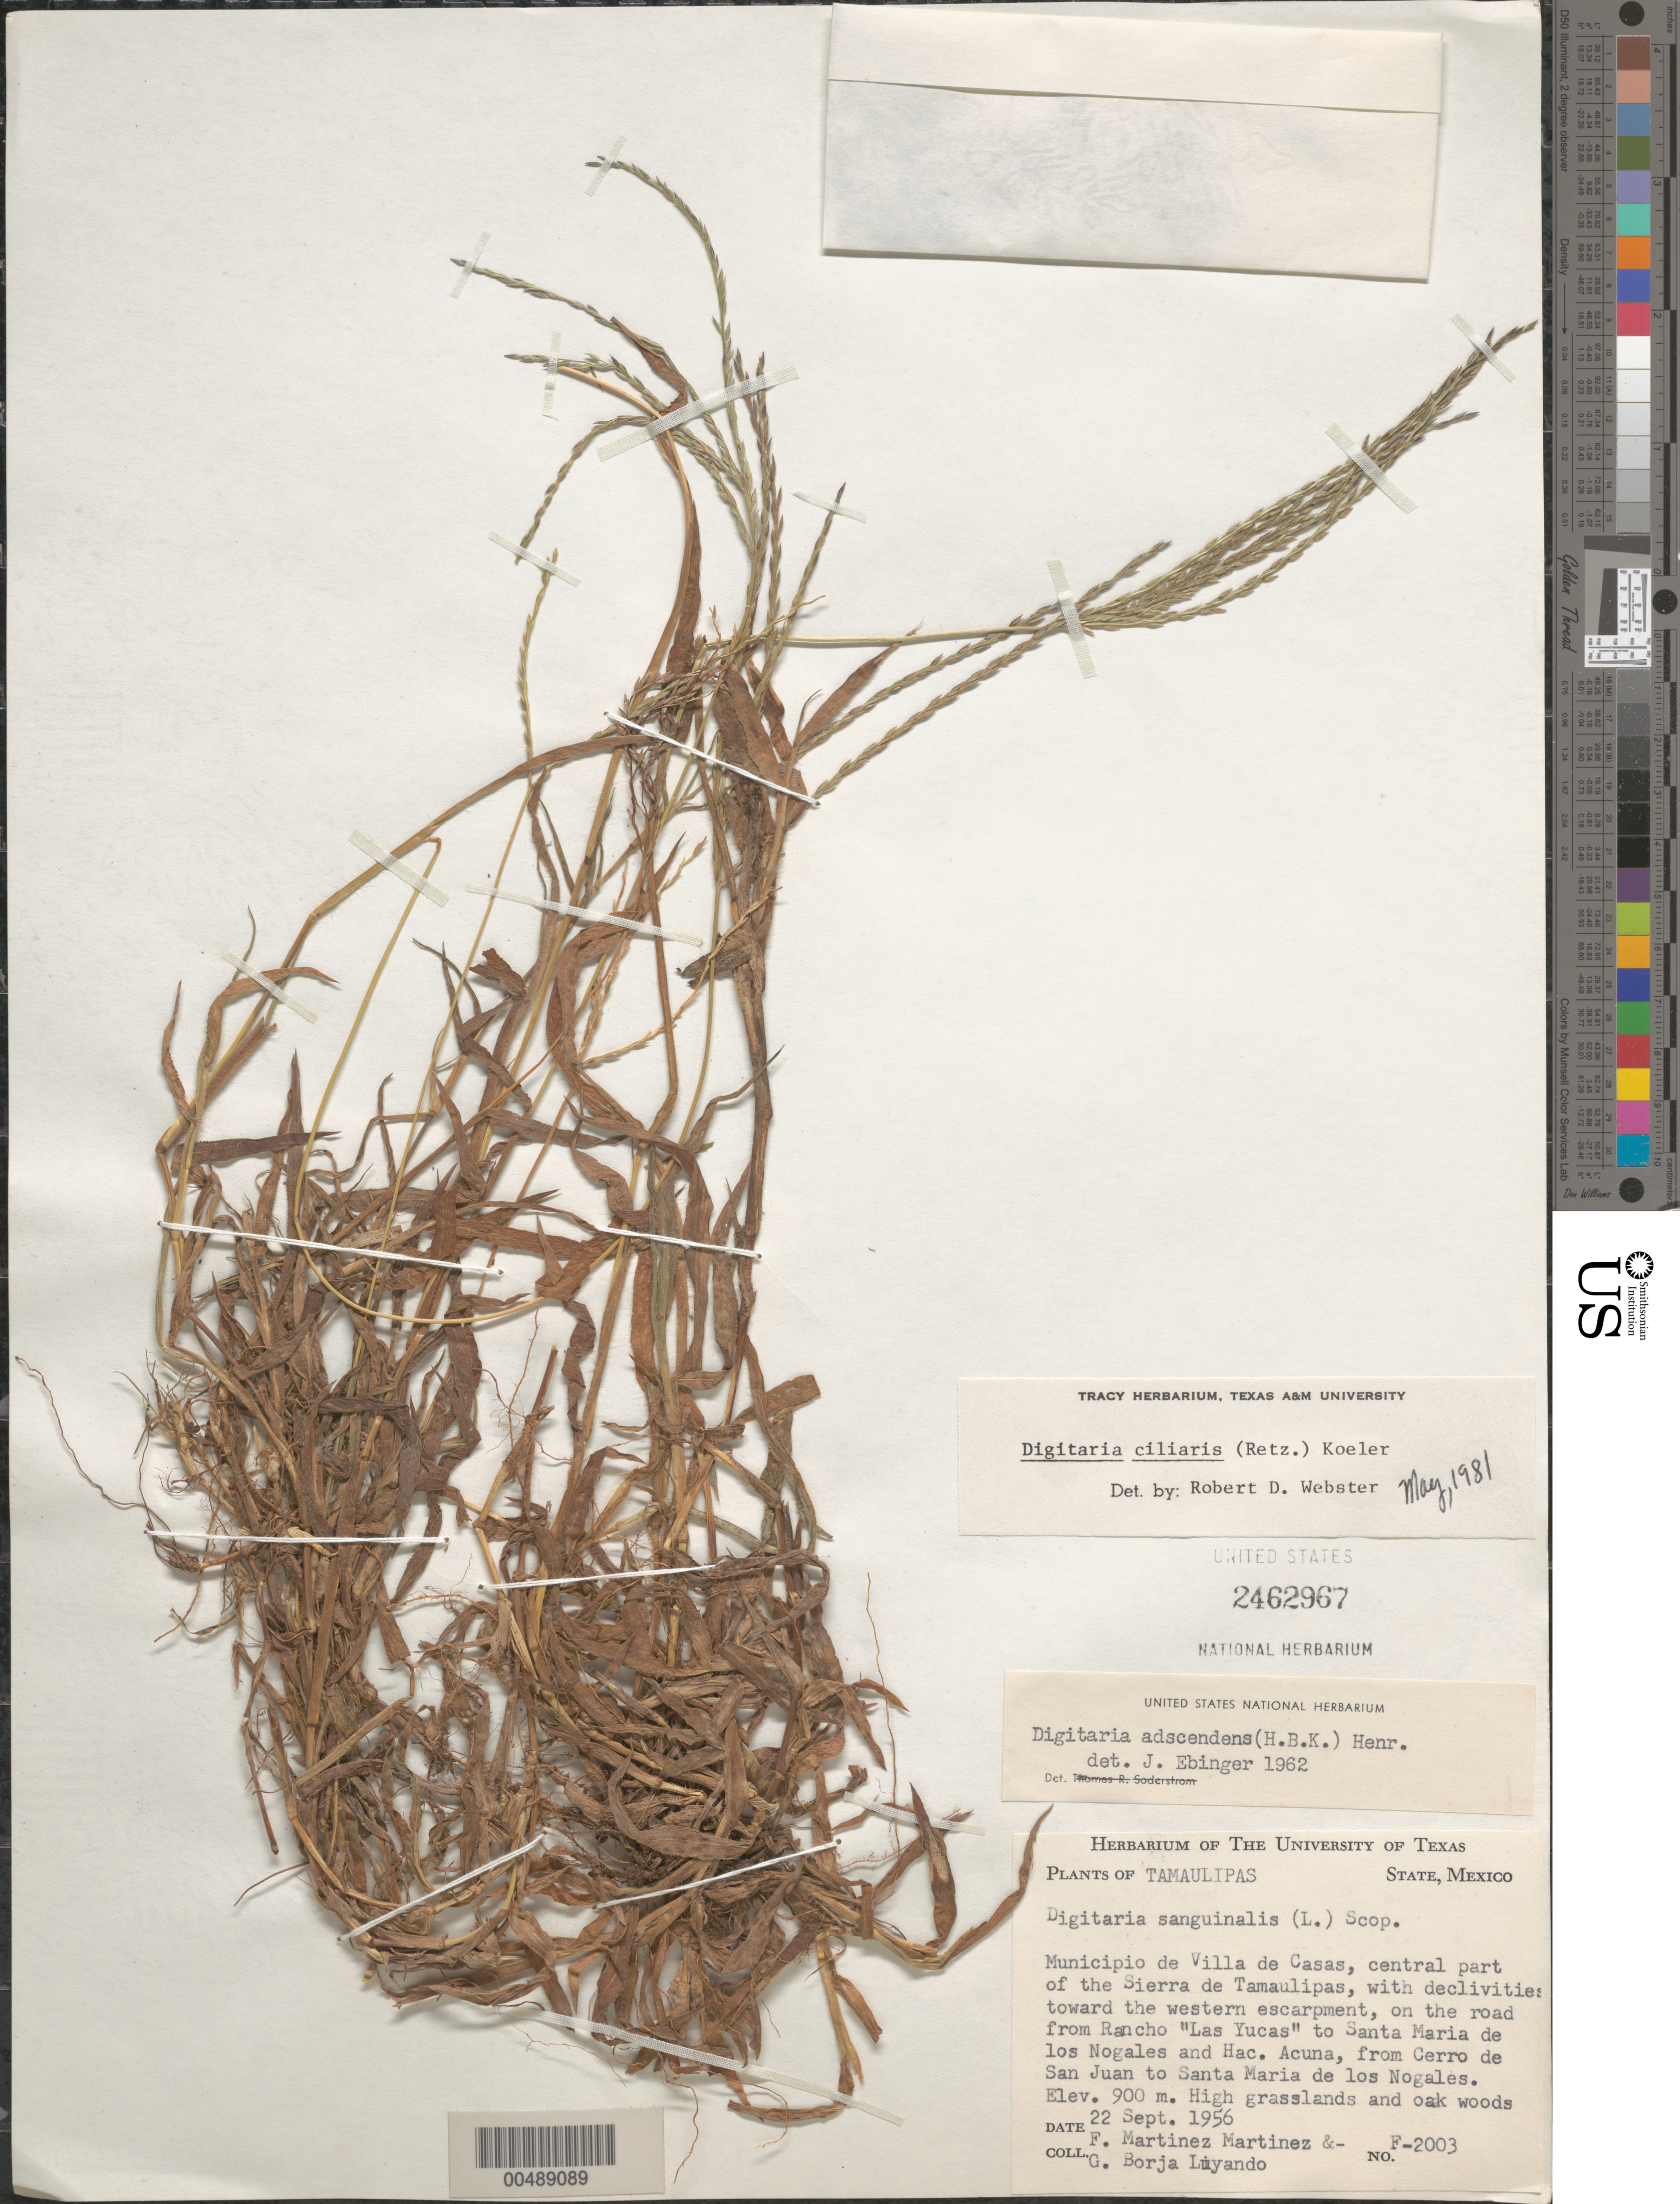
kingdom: Plantae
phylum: Tracheophyta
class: Liliopsida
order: Poales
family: Poaceae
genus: Digitaria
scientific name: Digitaria ciliaris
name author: (Retz.) Koeler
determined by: Webster, Robert D.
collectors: F. Martinez-M. & G. Borja-Luyando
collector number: F-2003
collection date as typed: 22 Sep 1956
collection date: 1956-09-22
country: Mexico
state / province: Tamaulipas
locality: Villa de Casas Mun., central part of the Sierra de Tamaulipas, on rd from Rancho Las Yucas to Santa Maria de los Nogales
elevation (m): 900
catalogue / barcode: US 2462967